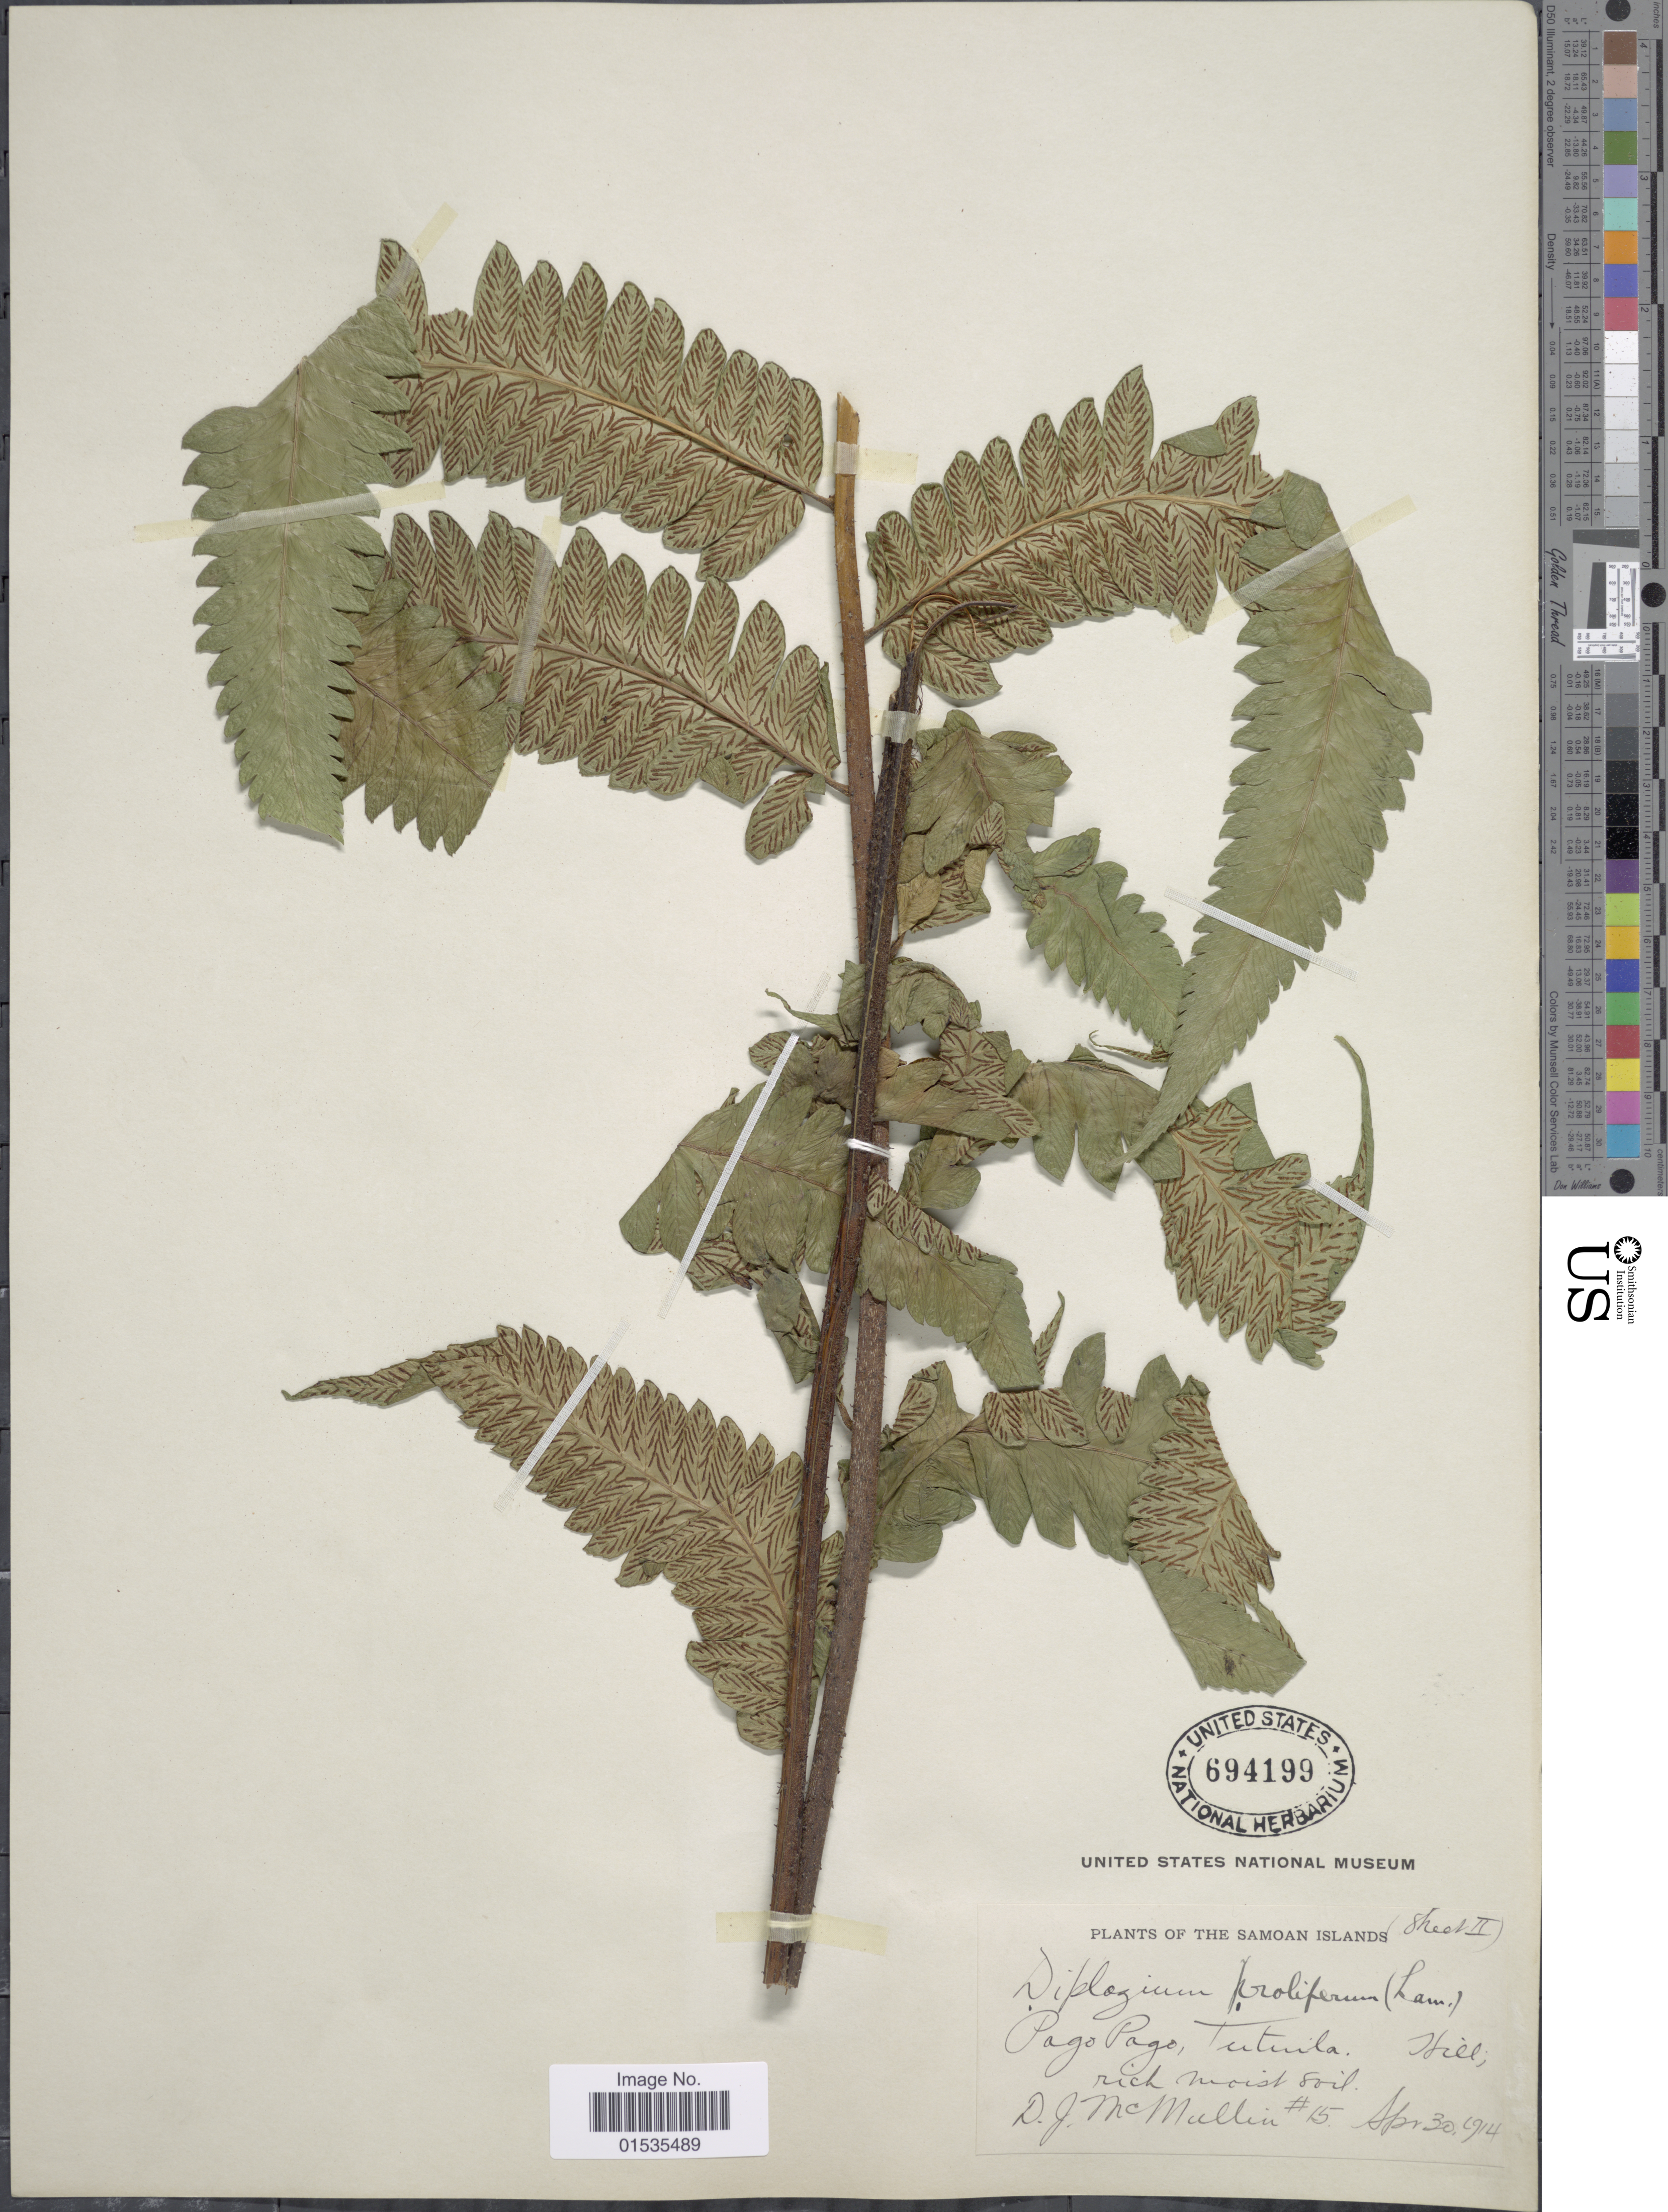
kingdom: Plantae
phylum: Tracheophyta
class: Polypodiopsida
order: Polypodiales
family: Athyriaceae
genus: Diplazium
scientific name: Diplazium proliferum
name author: (Lam.) Thouars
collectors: D. McMullin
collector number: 15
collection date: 1914-04-30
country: American Samoa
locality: Pago Pago, Tutuila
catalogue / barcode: US 694199